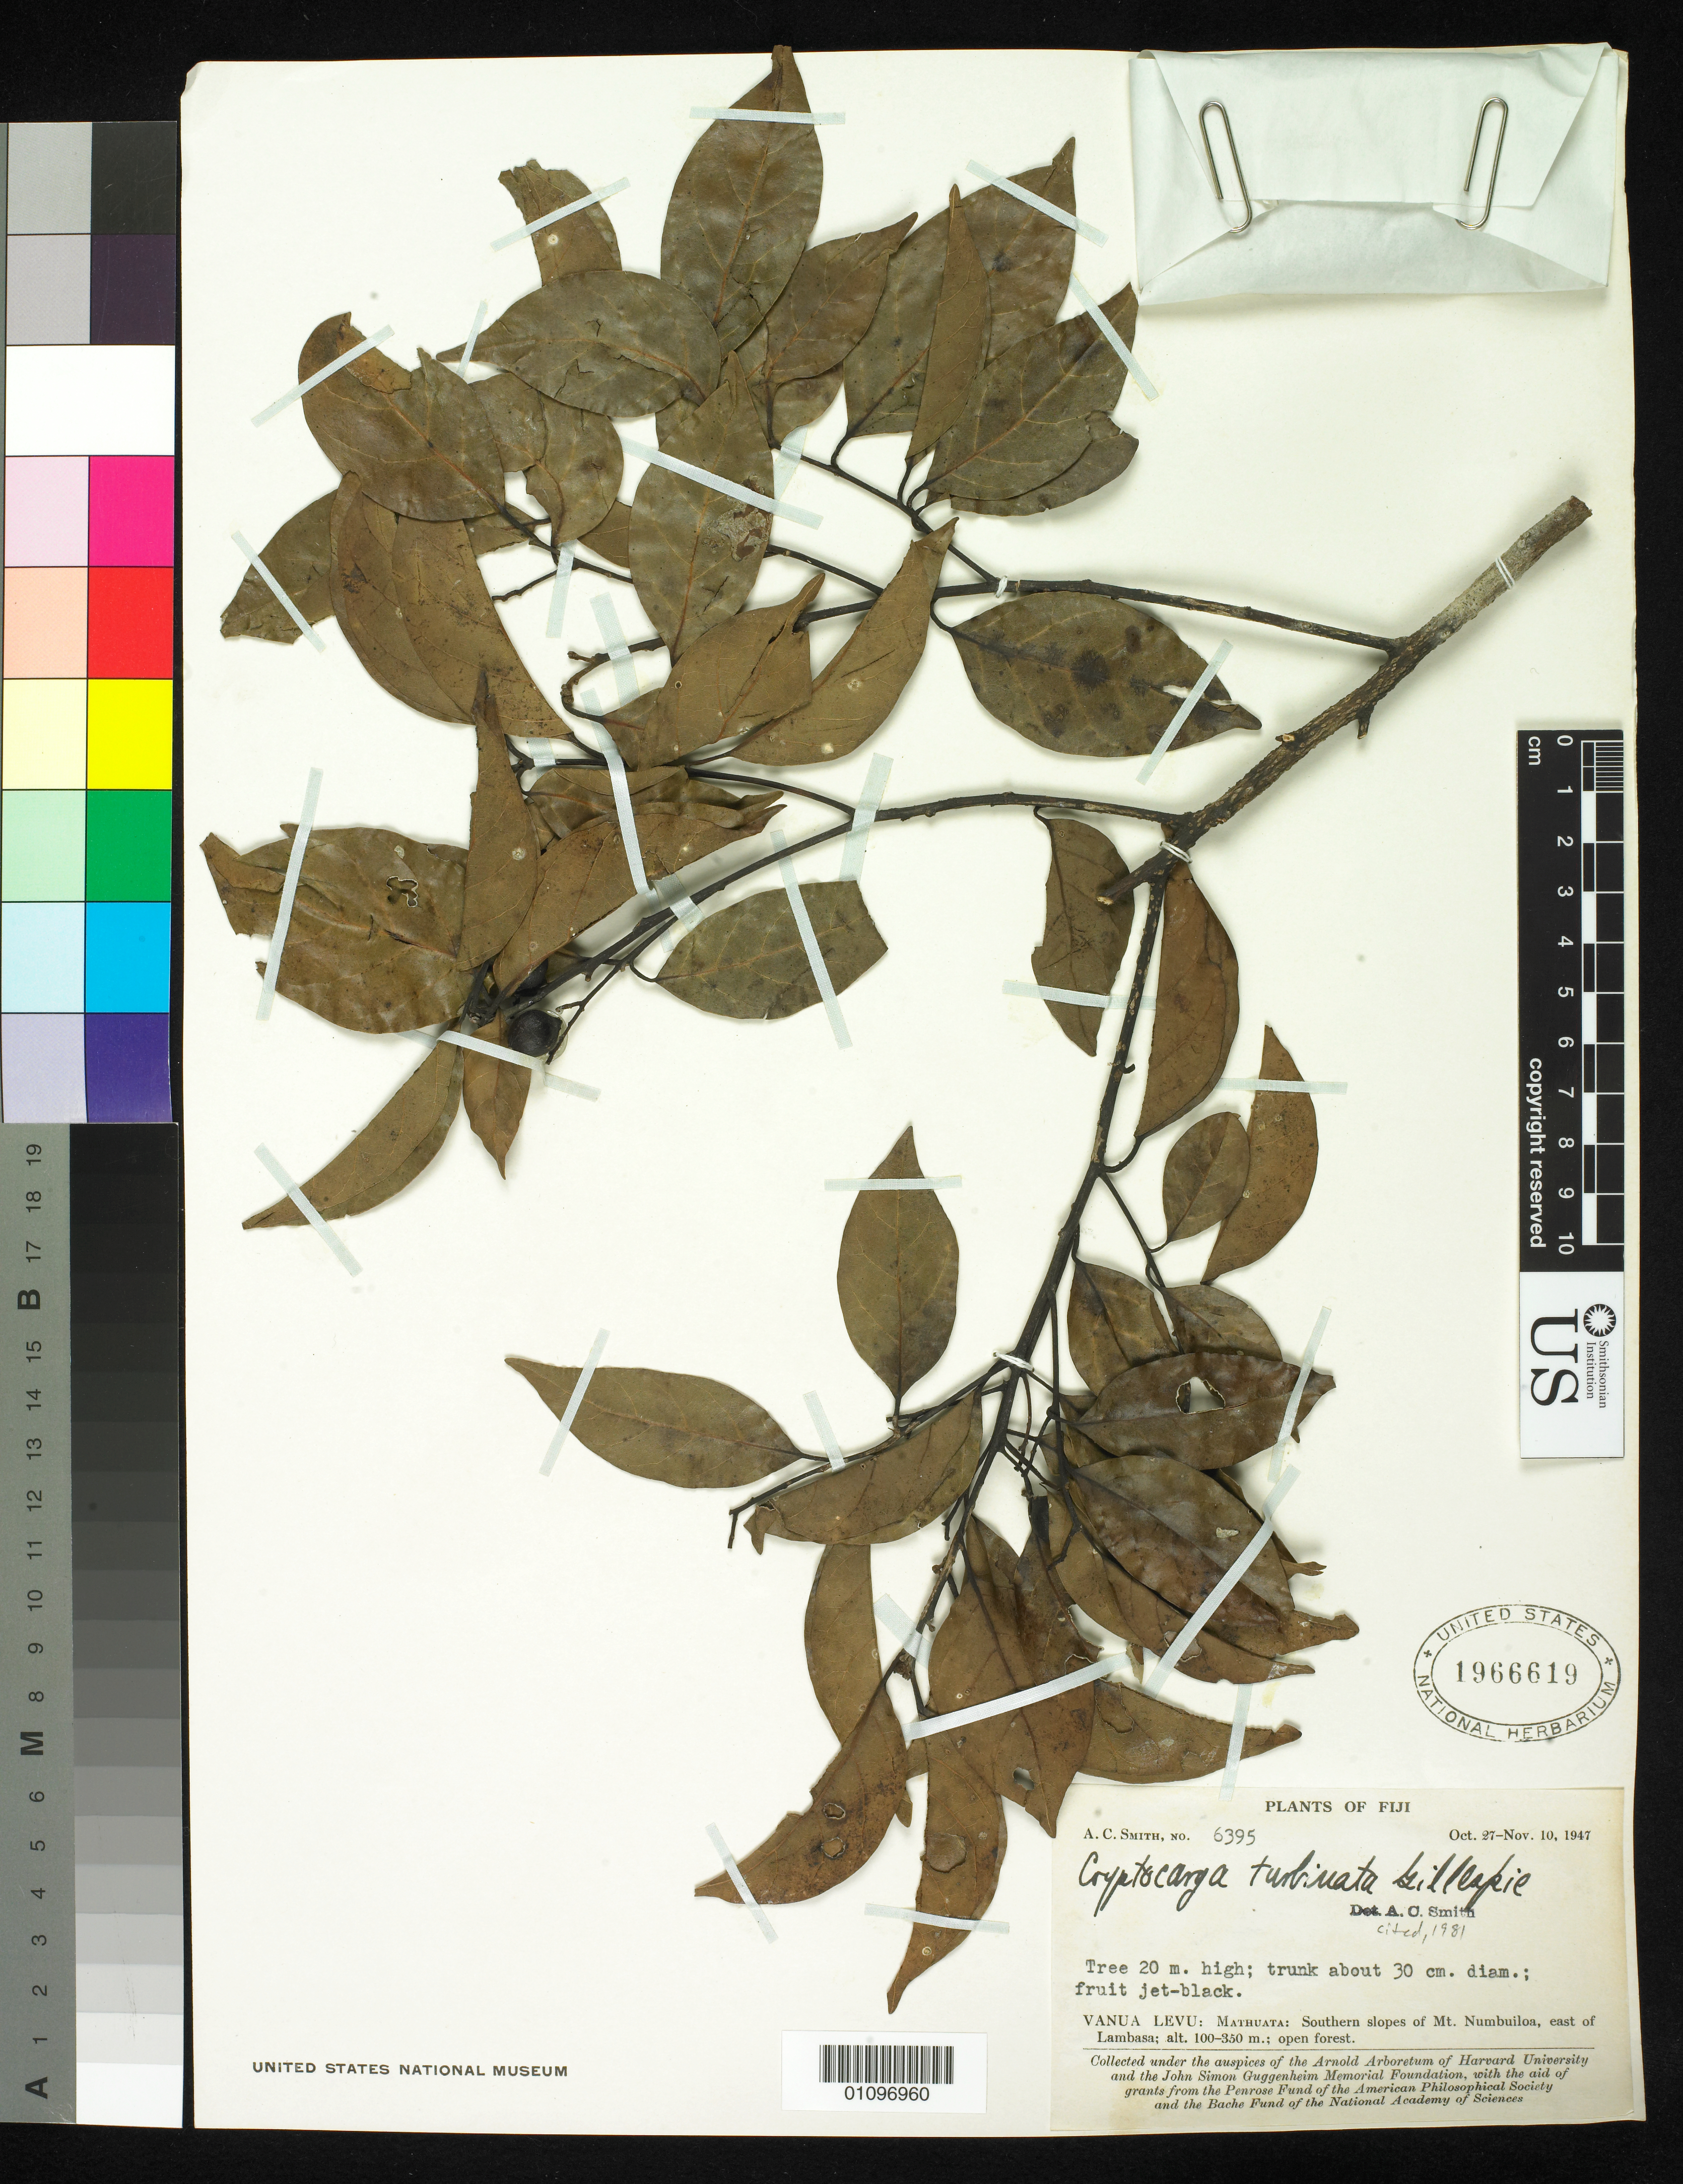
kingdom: Plantae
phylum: Tracheophyta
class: Magnoliopsida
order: Laurales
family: Lauraceae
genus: Cryptocarya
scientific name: Cryptocarya turbinata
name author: Gillespie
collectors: A. C. Smith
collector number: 6395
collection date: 1947-10-27/1947-11-10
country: Fiji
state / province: Northern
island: Vanua Levu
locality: Mathuata: Southern slopes of Mt. Numbuiloa, east of Lambasa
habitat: Open Forest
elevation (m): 100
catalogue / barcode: US 1966619